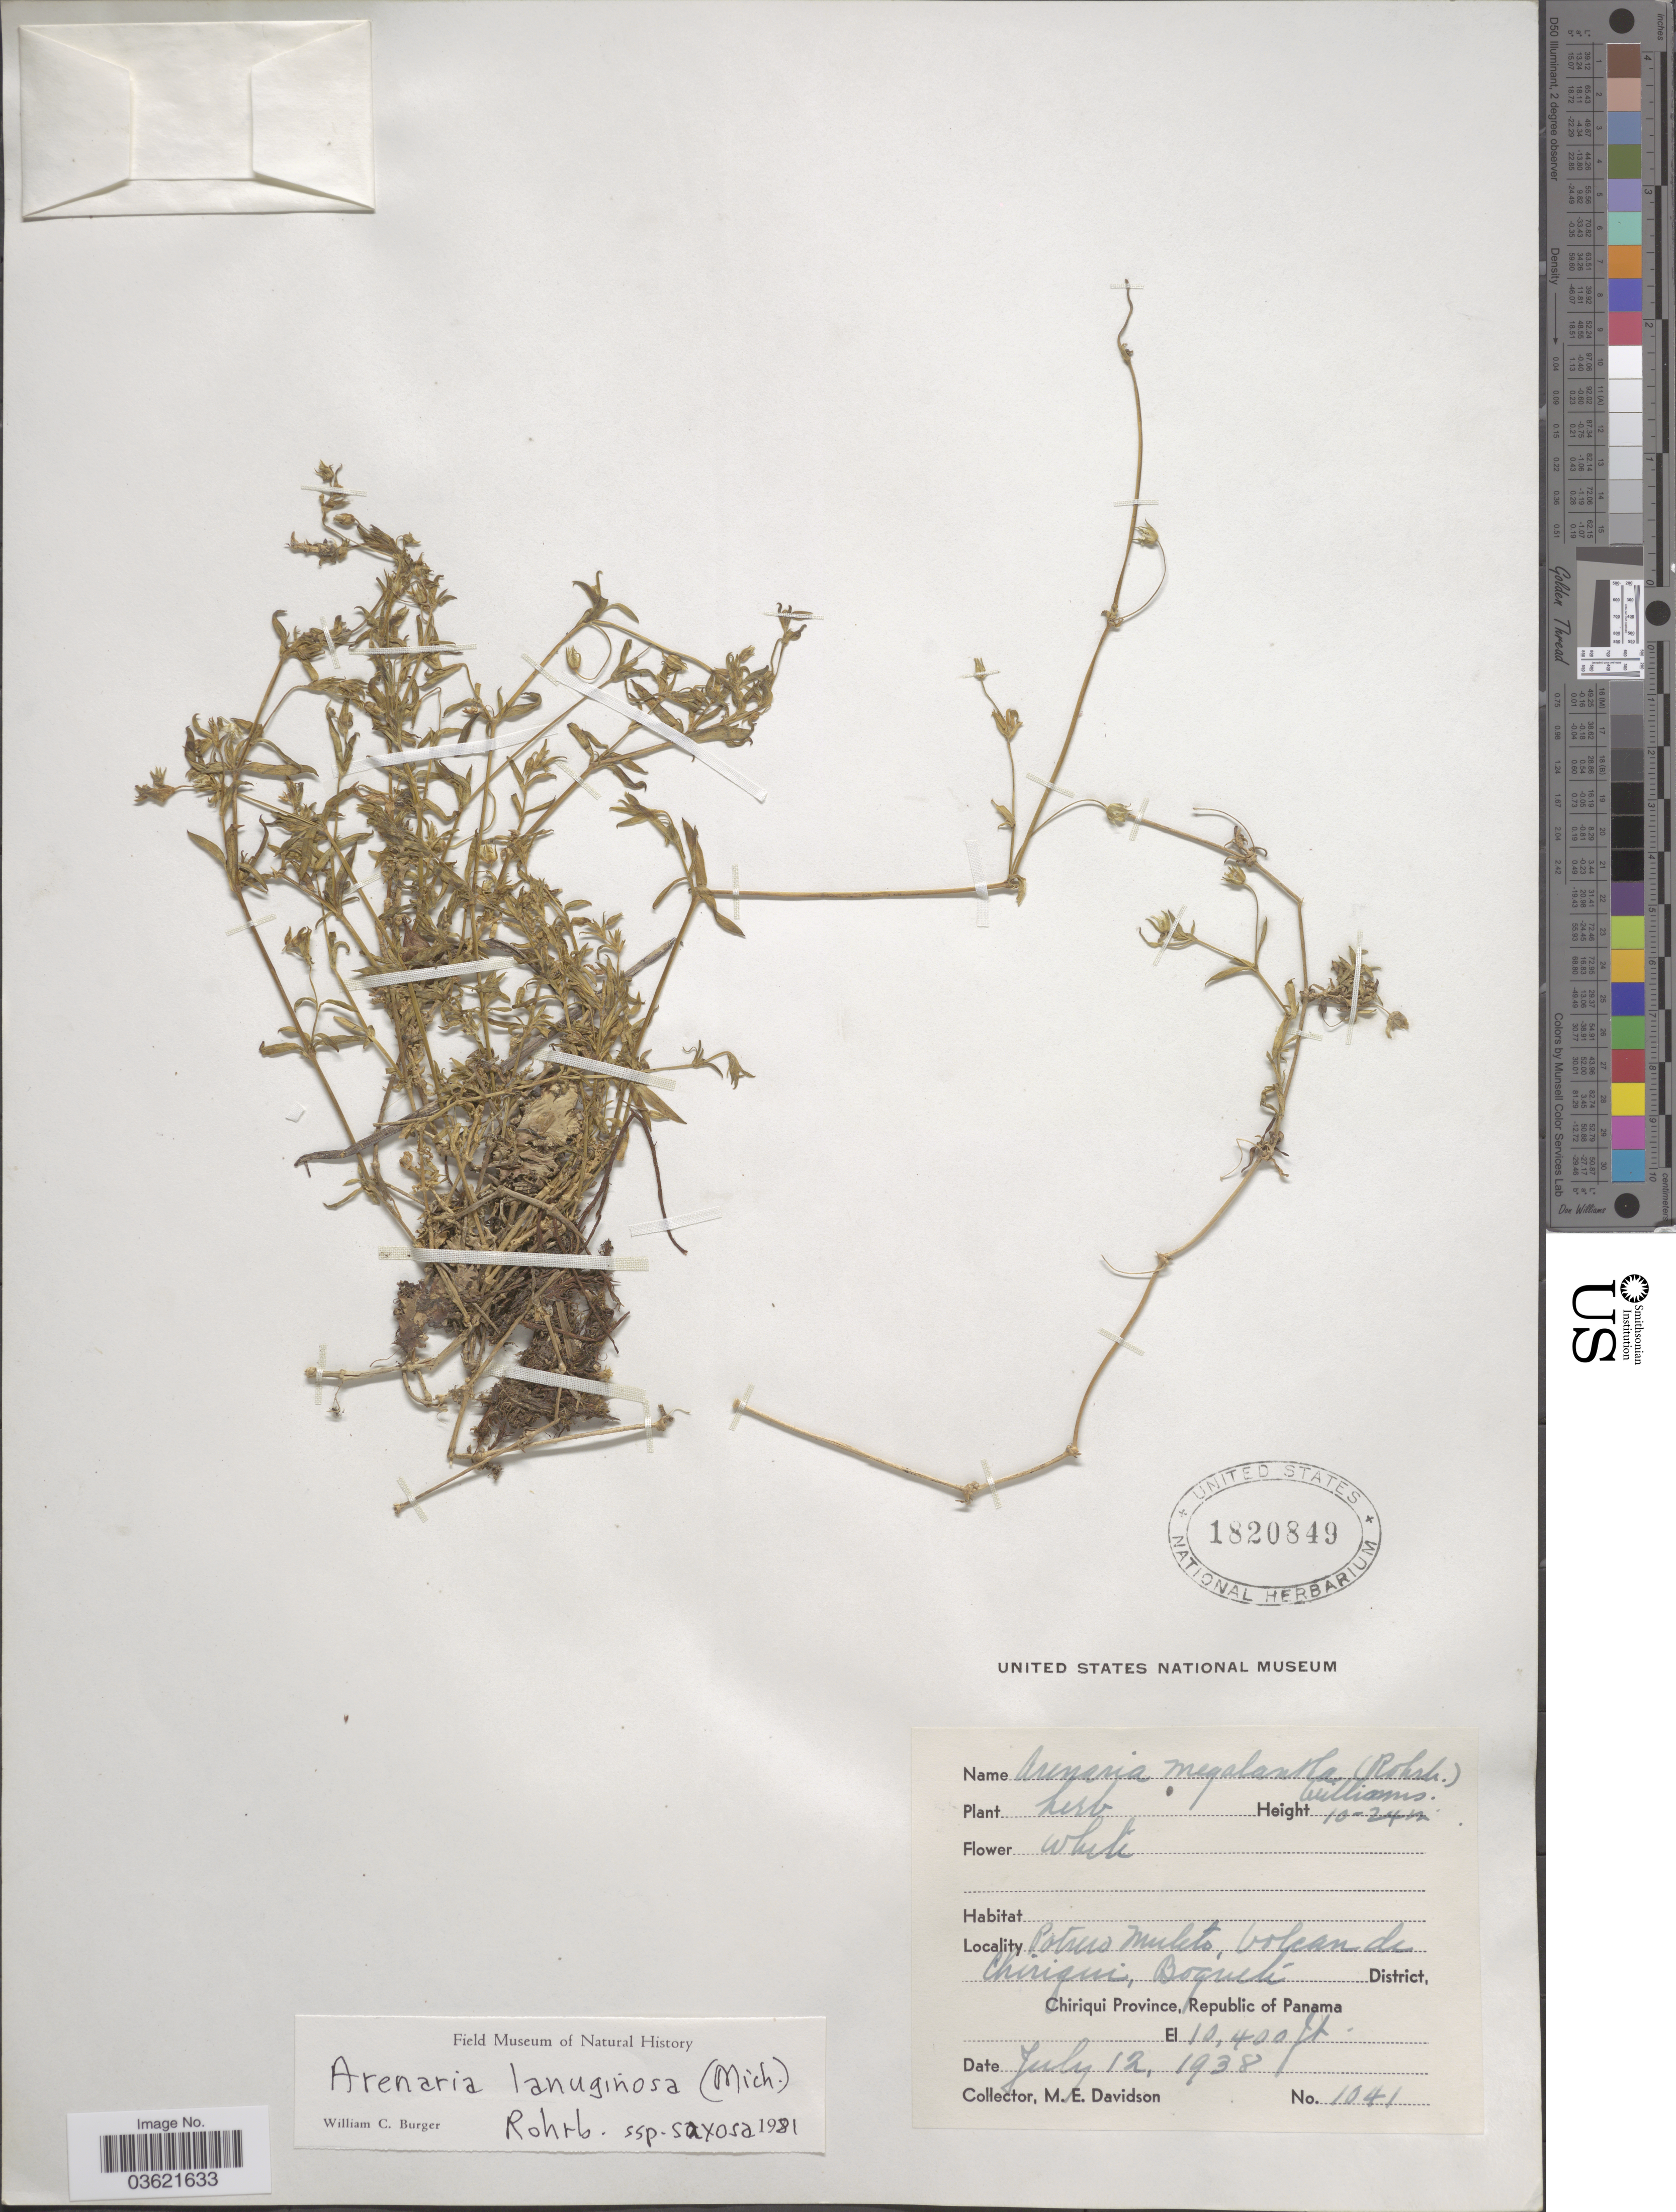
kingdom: Plantae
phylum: Tracheophyta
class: Magnoliopsida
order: Caryophyllales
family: Caryophyllaceae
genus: Arenaria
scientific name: Arenaria lanuginosa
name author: (Michx.) Rohrb.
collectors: M. E. Davidson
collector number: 1041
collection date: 1938-07-12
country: Panama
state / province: Chiriqui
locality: Potrero Muleto, Volcan de Chiriqui, Boquete Distrct.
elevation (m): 3170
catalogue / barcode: US 1820849